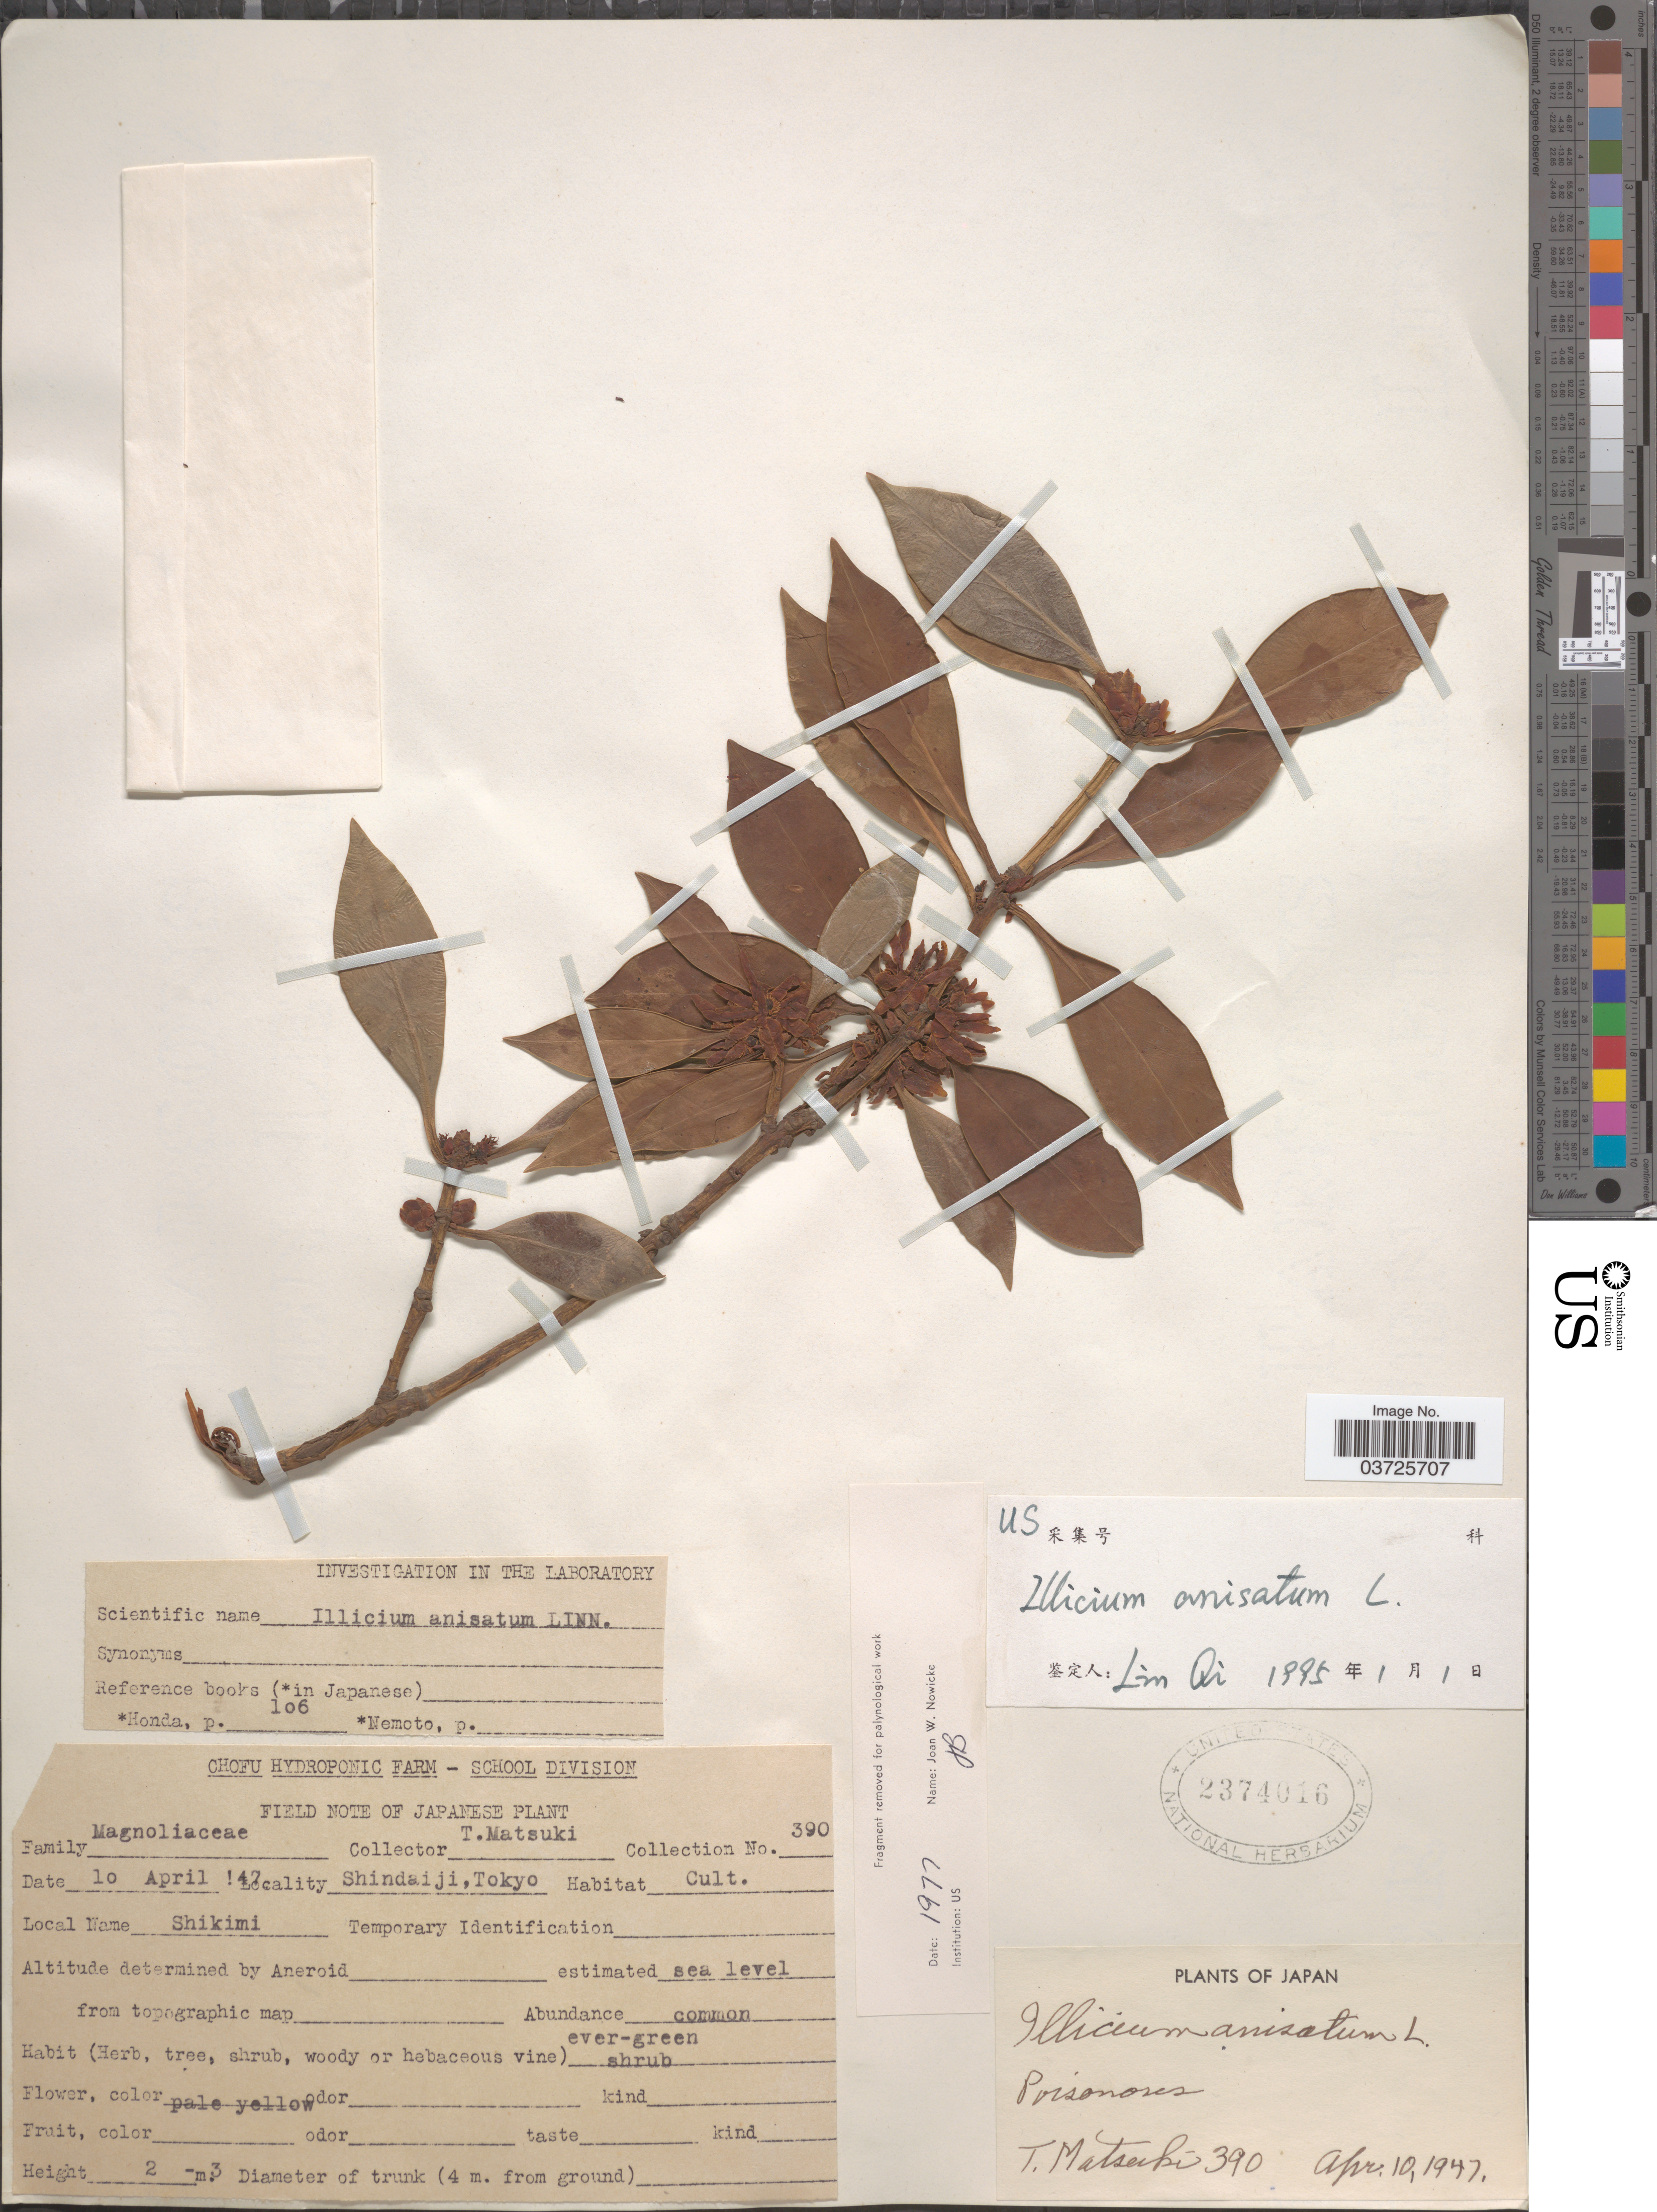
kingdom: Plantae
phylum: Tracheophyta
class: Magnoliopsida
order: Austrobaileyales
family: Schisandraceae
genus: Illicium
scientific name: Illicium anisatum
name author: L.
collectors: T. Matsuki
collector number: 390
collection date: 1947-04-10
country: Japan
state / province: Tokyo, Federal City of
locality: Shindaiji.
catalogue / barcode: US 2374016